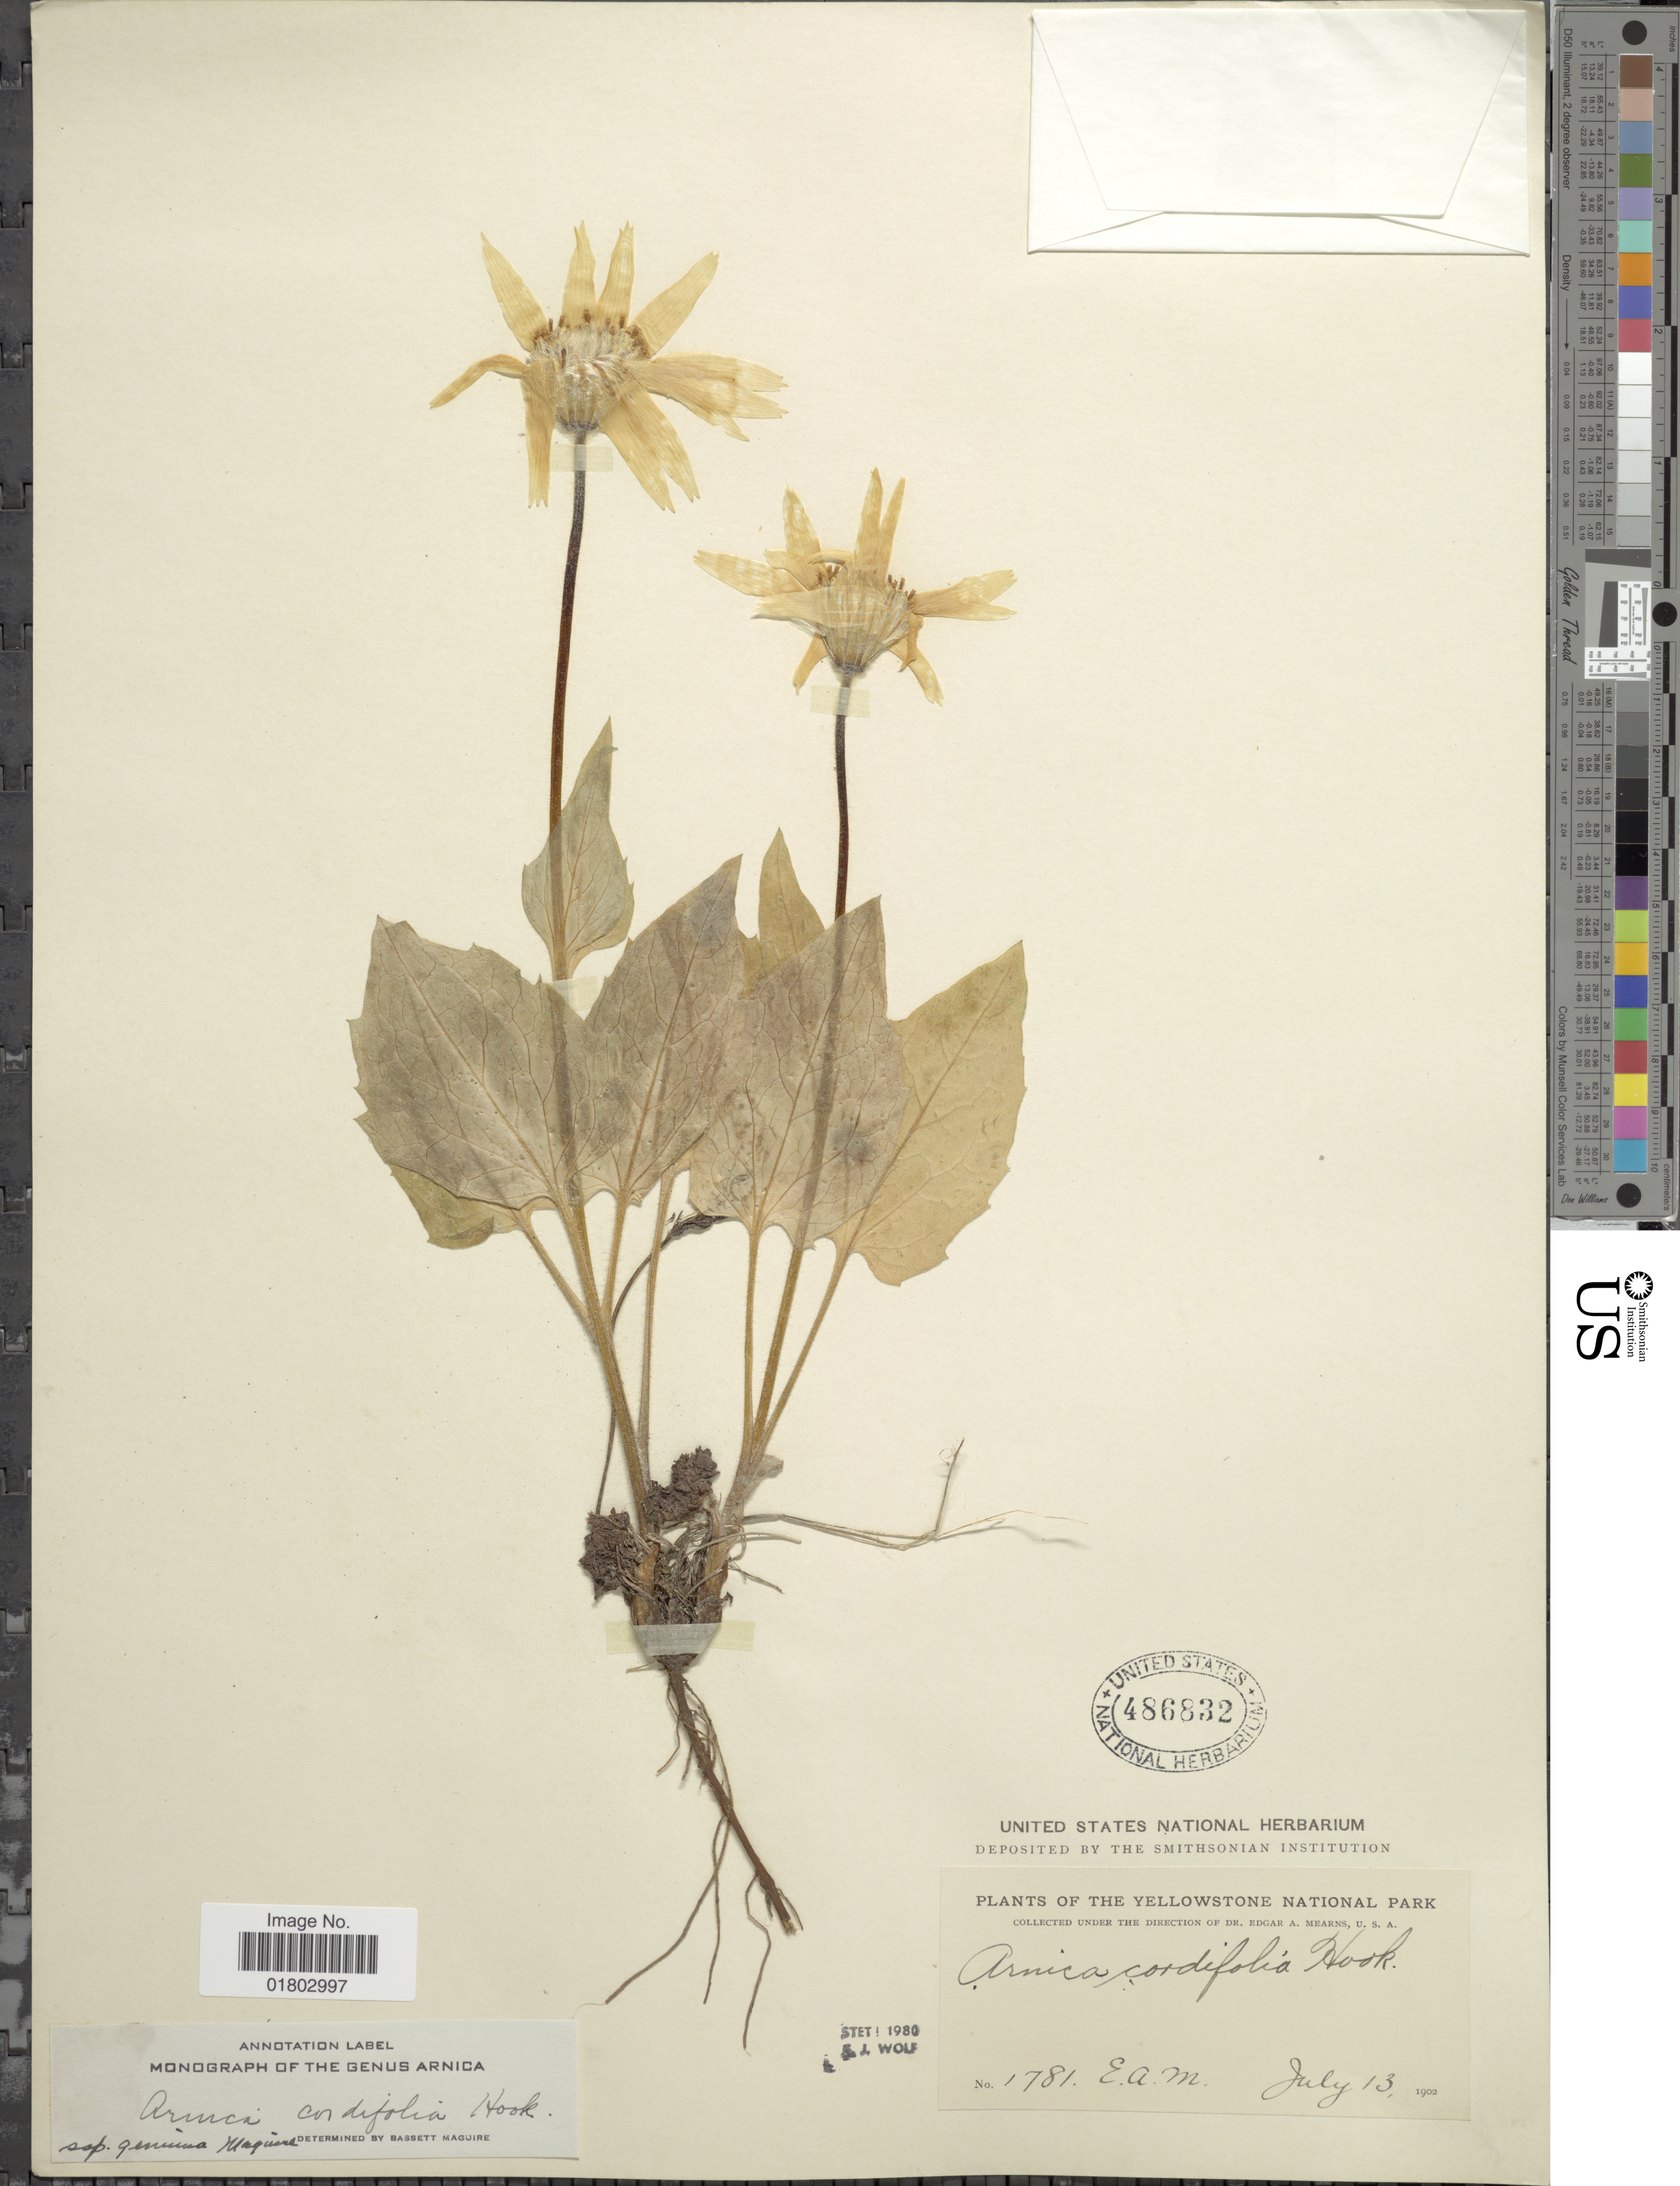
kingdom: Plantae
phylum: Tracheophyta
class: Magnoliopsida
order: Asterales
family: Asteraceae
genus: Arnica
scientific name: Arnica cordifolia subsp. genuina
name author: Maguire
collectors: E. A. Mearns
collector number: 1781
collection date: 1902-07-13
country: United States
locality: The Yellowstone National Park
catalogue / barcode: US 486832